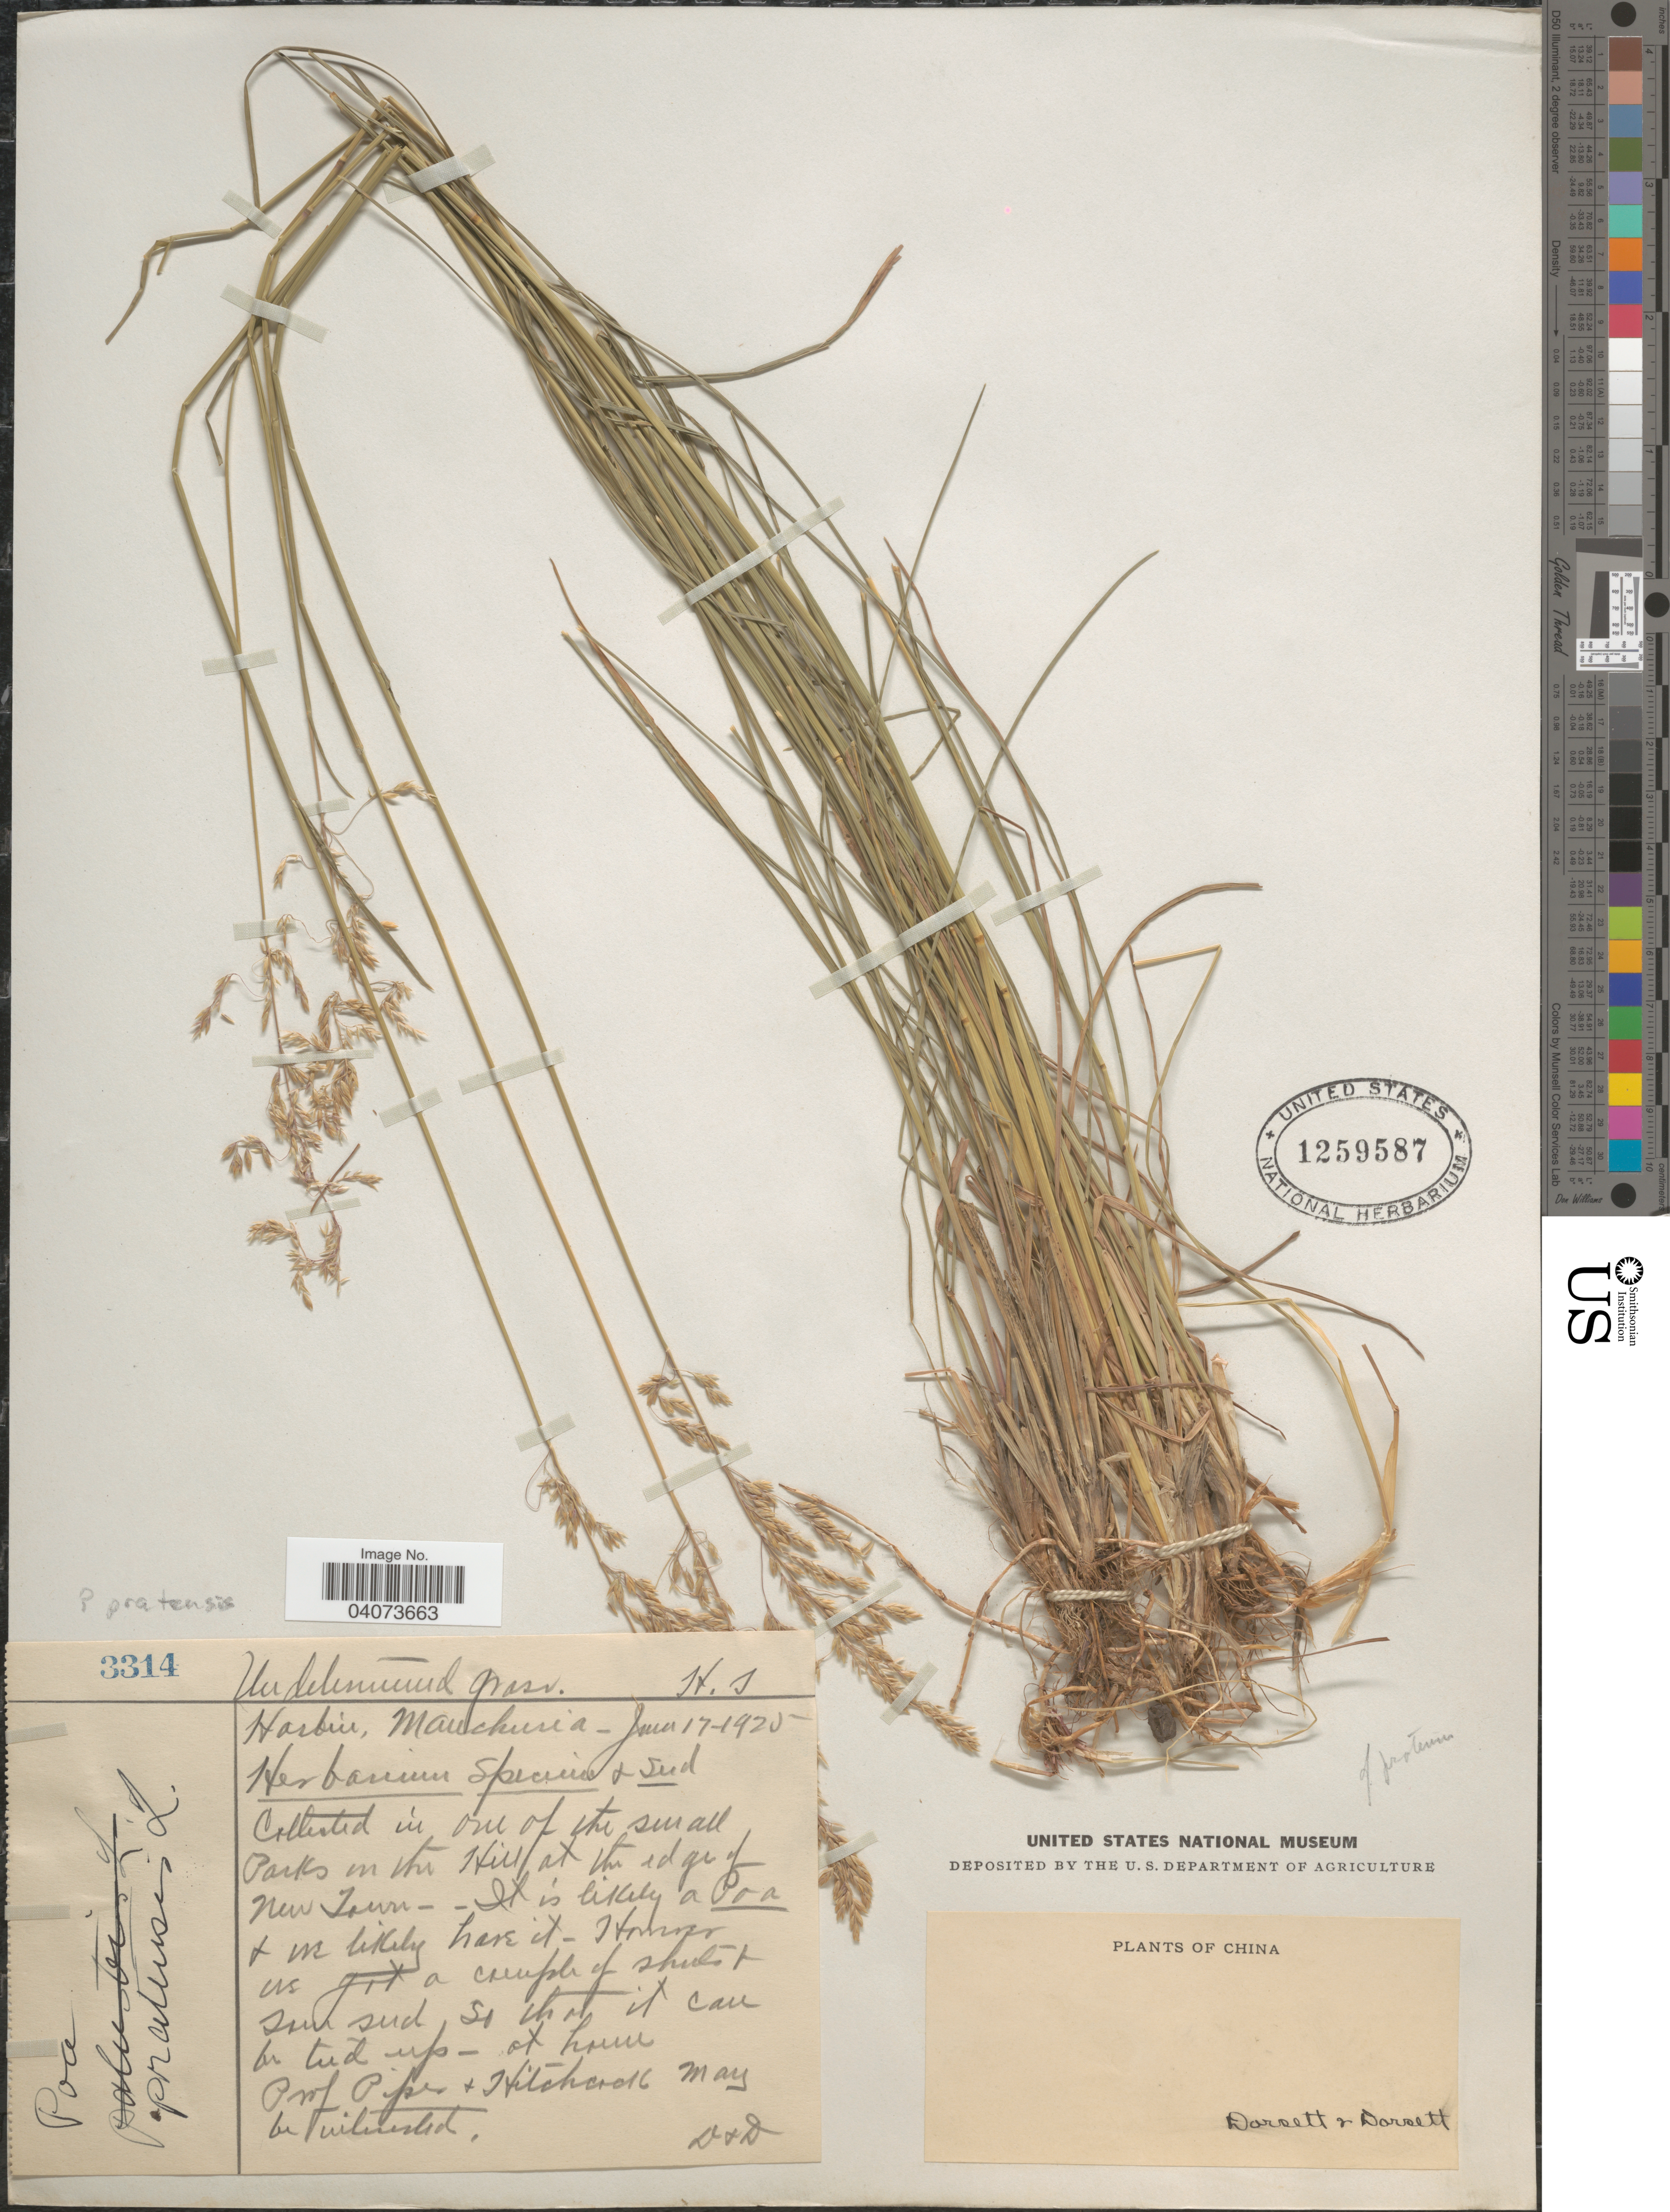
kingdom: Plantae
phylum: Tracheophyta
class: Liliopsida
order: Poales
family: Poaceae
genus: Poa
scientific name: Poa pratensis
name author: L.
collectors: -- Dorsett & -- Dorsett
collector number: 3314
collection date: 1925-06-17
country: China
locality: Harbin Manchuria.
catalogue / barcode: US 1259587